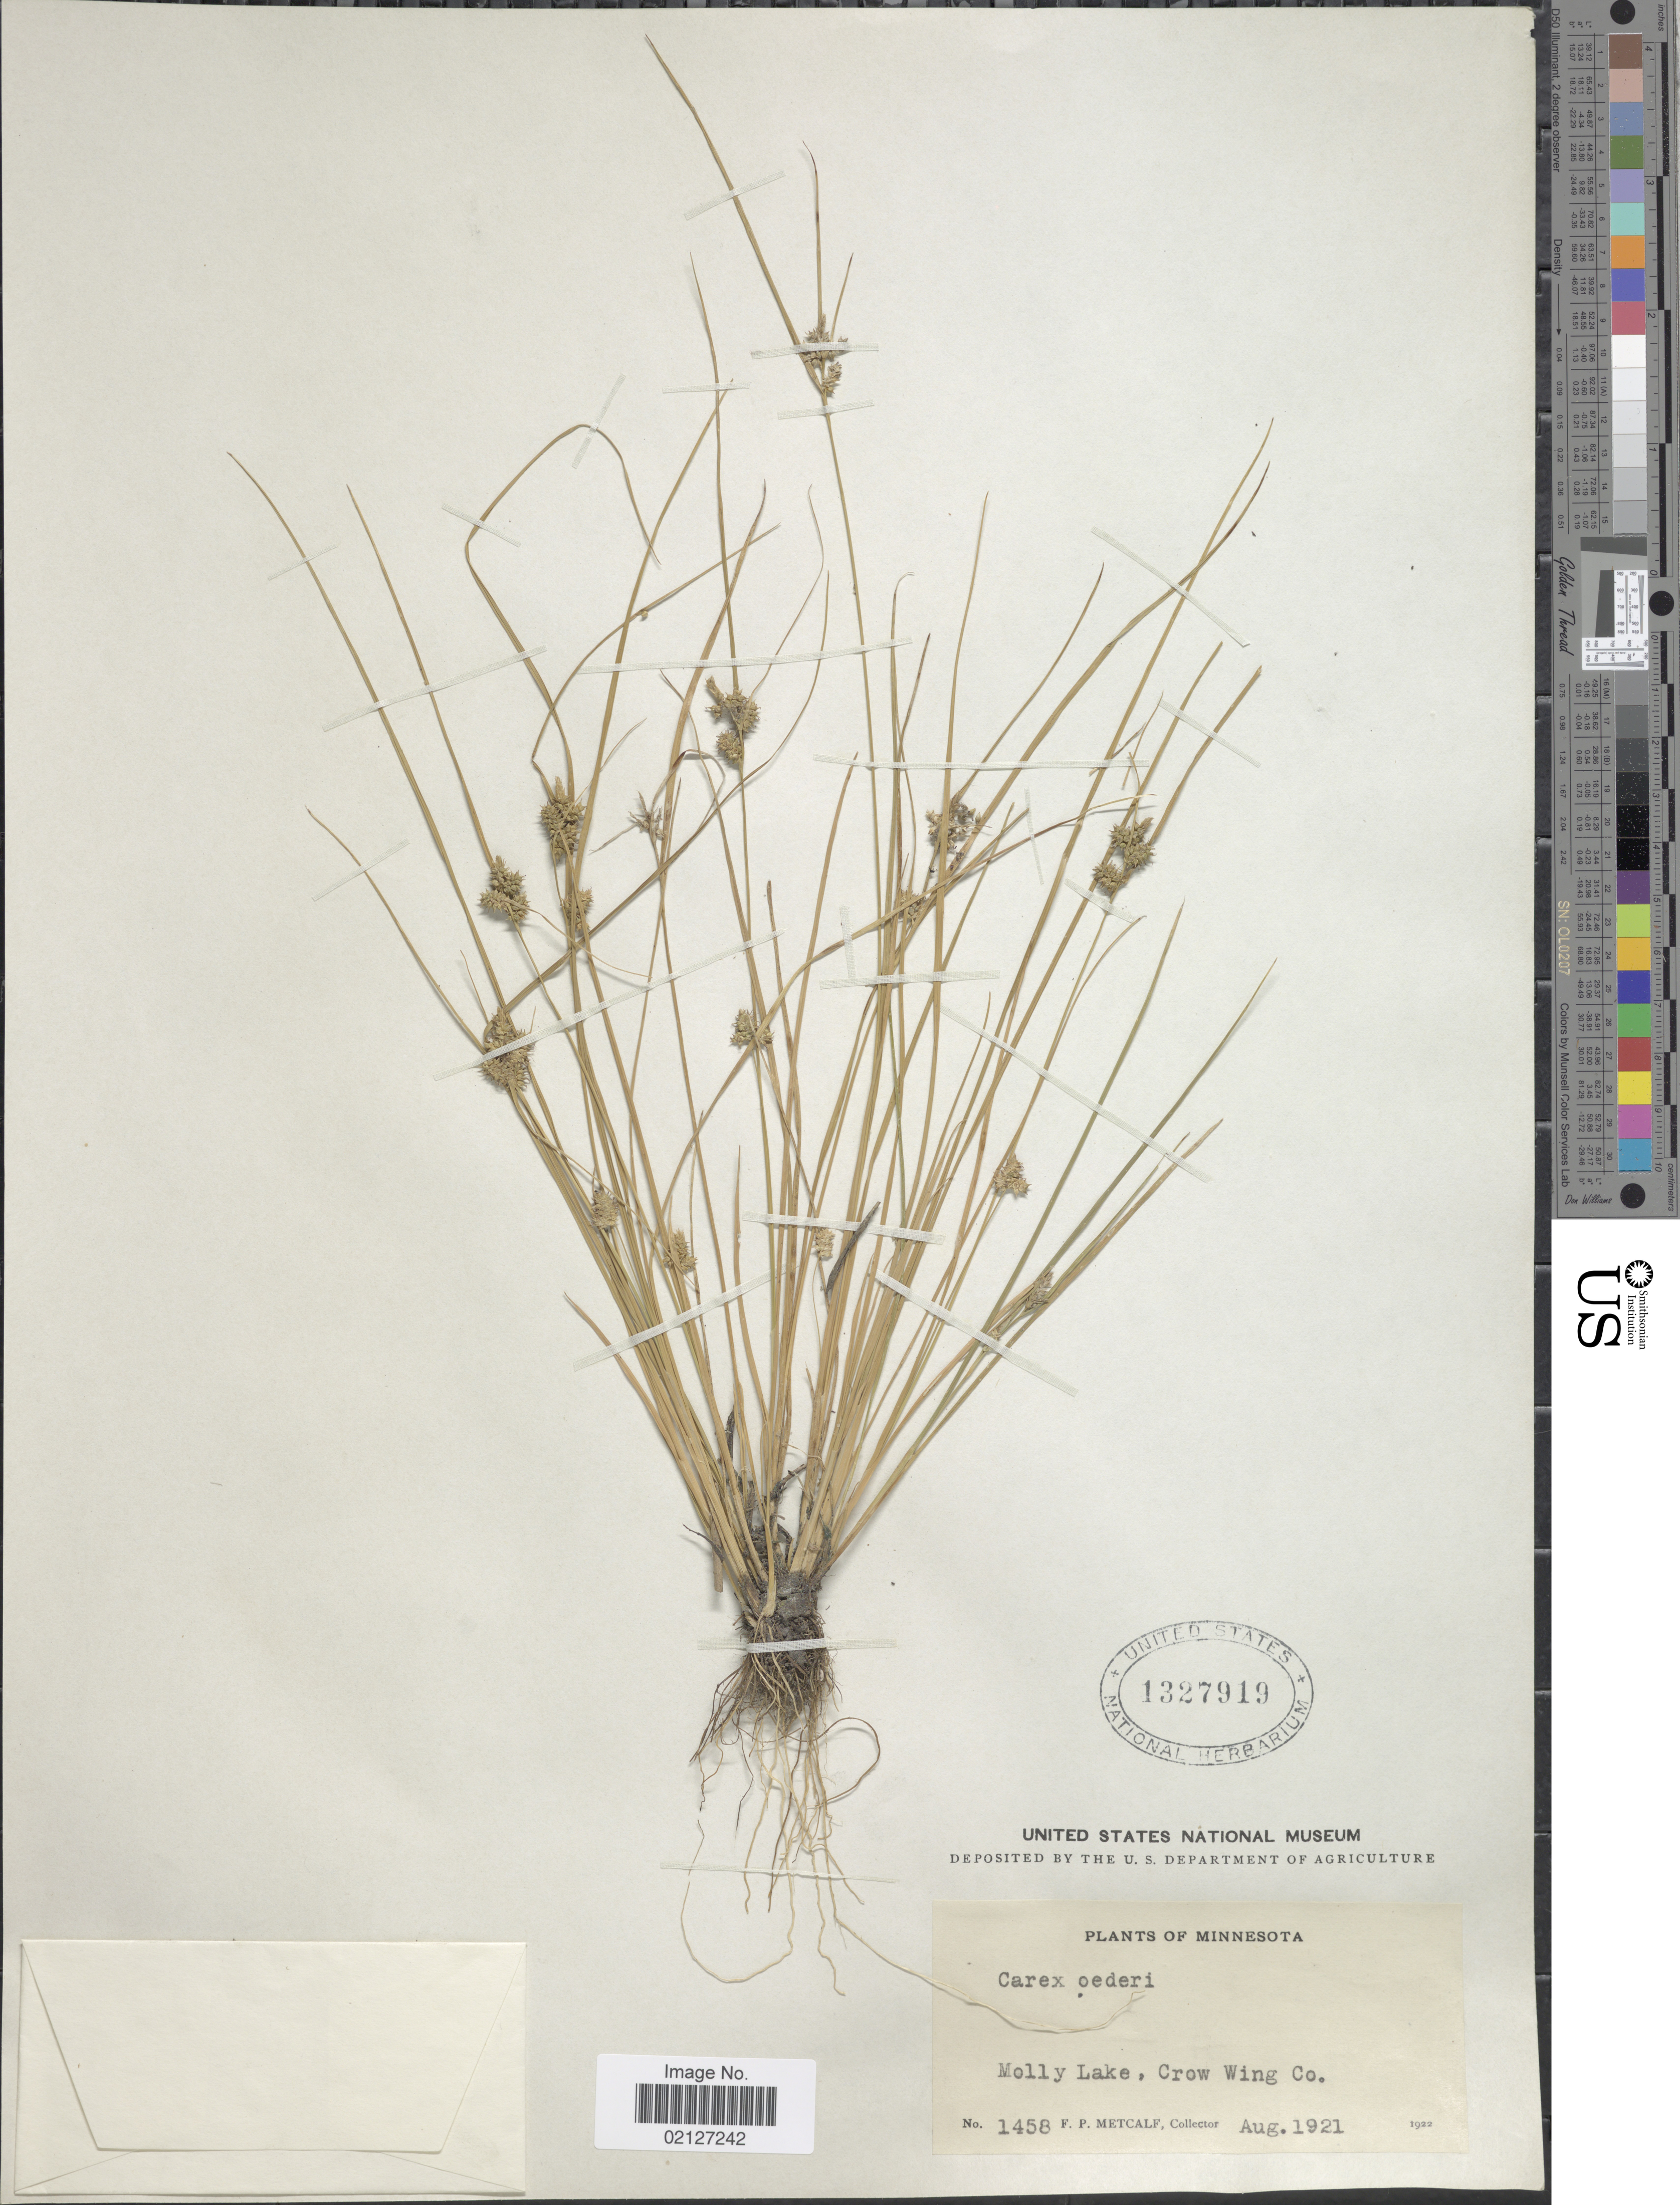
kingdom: Plantae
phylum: Tracheophyta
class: Liliopsida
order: Poales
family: Cyperaceae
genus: Carex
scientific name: Carex oederi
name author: Retz.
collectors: F. Metcalf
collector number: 1458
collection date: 1921-08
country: United States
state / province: Minnesota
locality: Molly Lake, Crow Wing Co.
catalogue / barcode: US 1327919